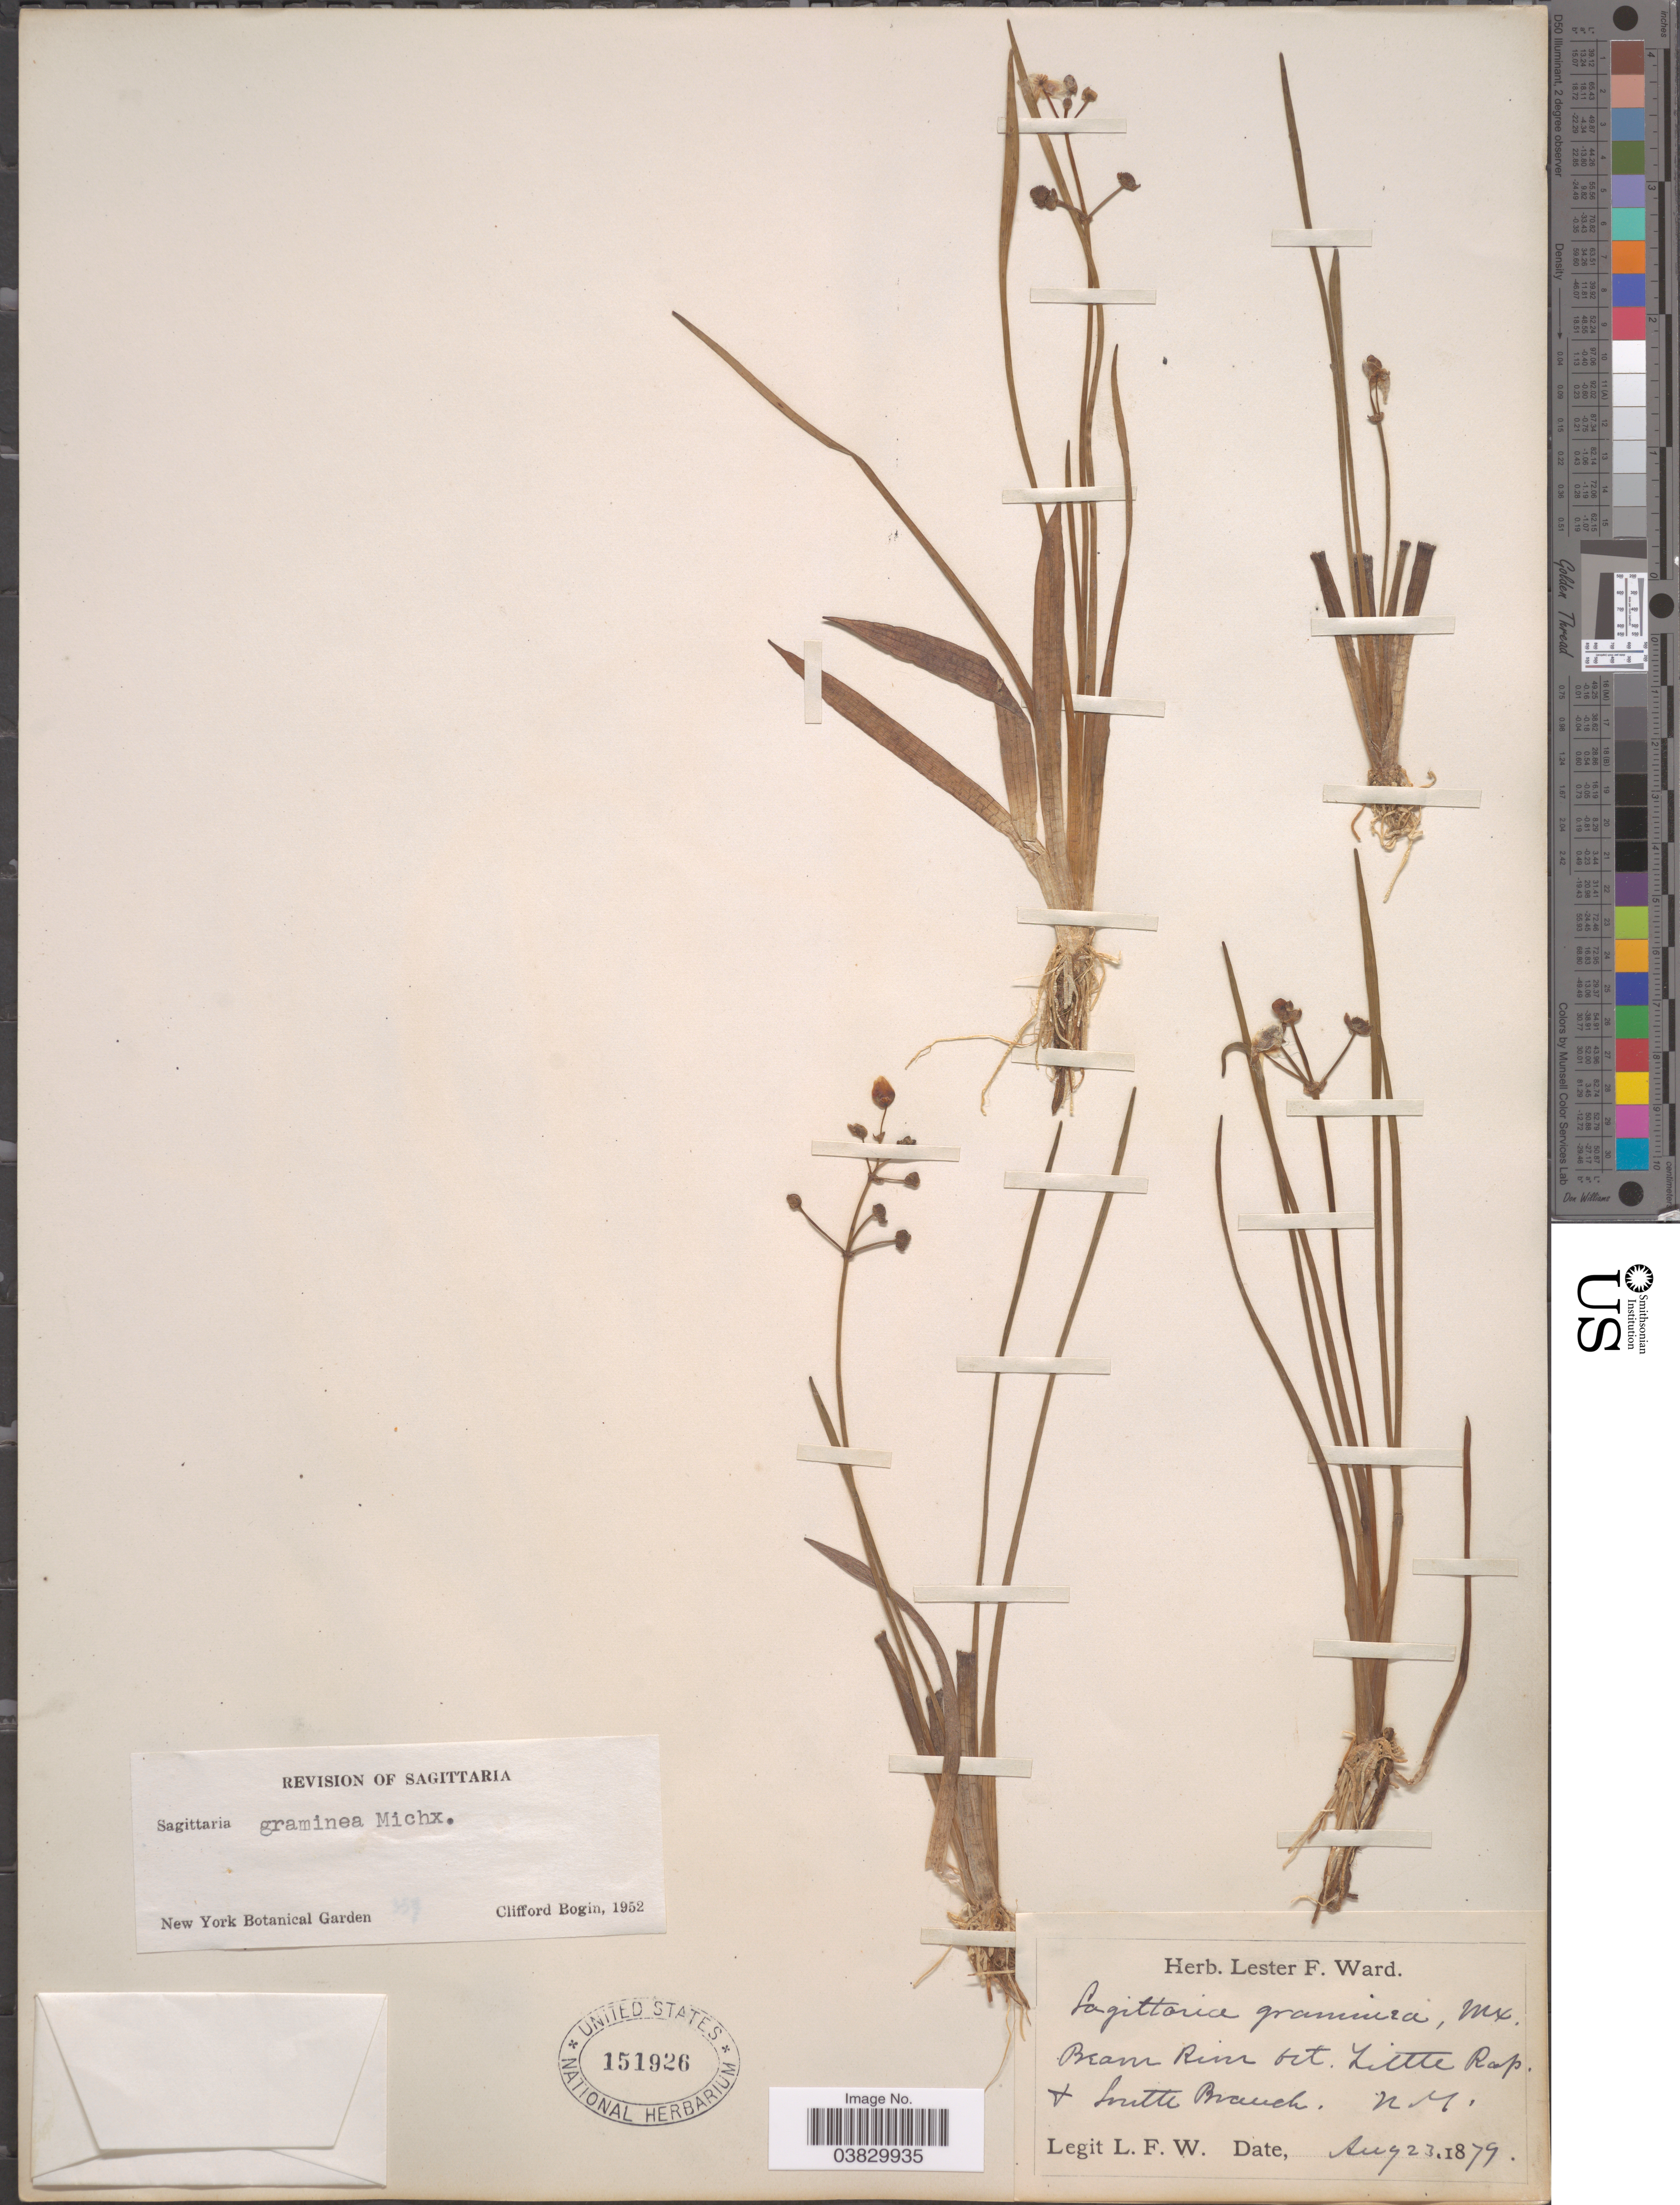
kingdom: Plantae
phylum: Tracheophyta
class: Liliopsida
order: Alismatales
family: Alismataceae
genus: Sagittaria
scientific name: Sagittaria graminea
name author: Michx.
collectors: L. F. Ward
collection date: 1879-08-23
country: United States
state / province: New York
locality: Beam River bet. Little Rap & Little Branch.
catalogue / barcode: US 151926